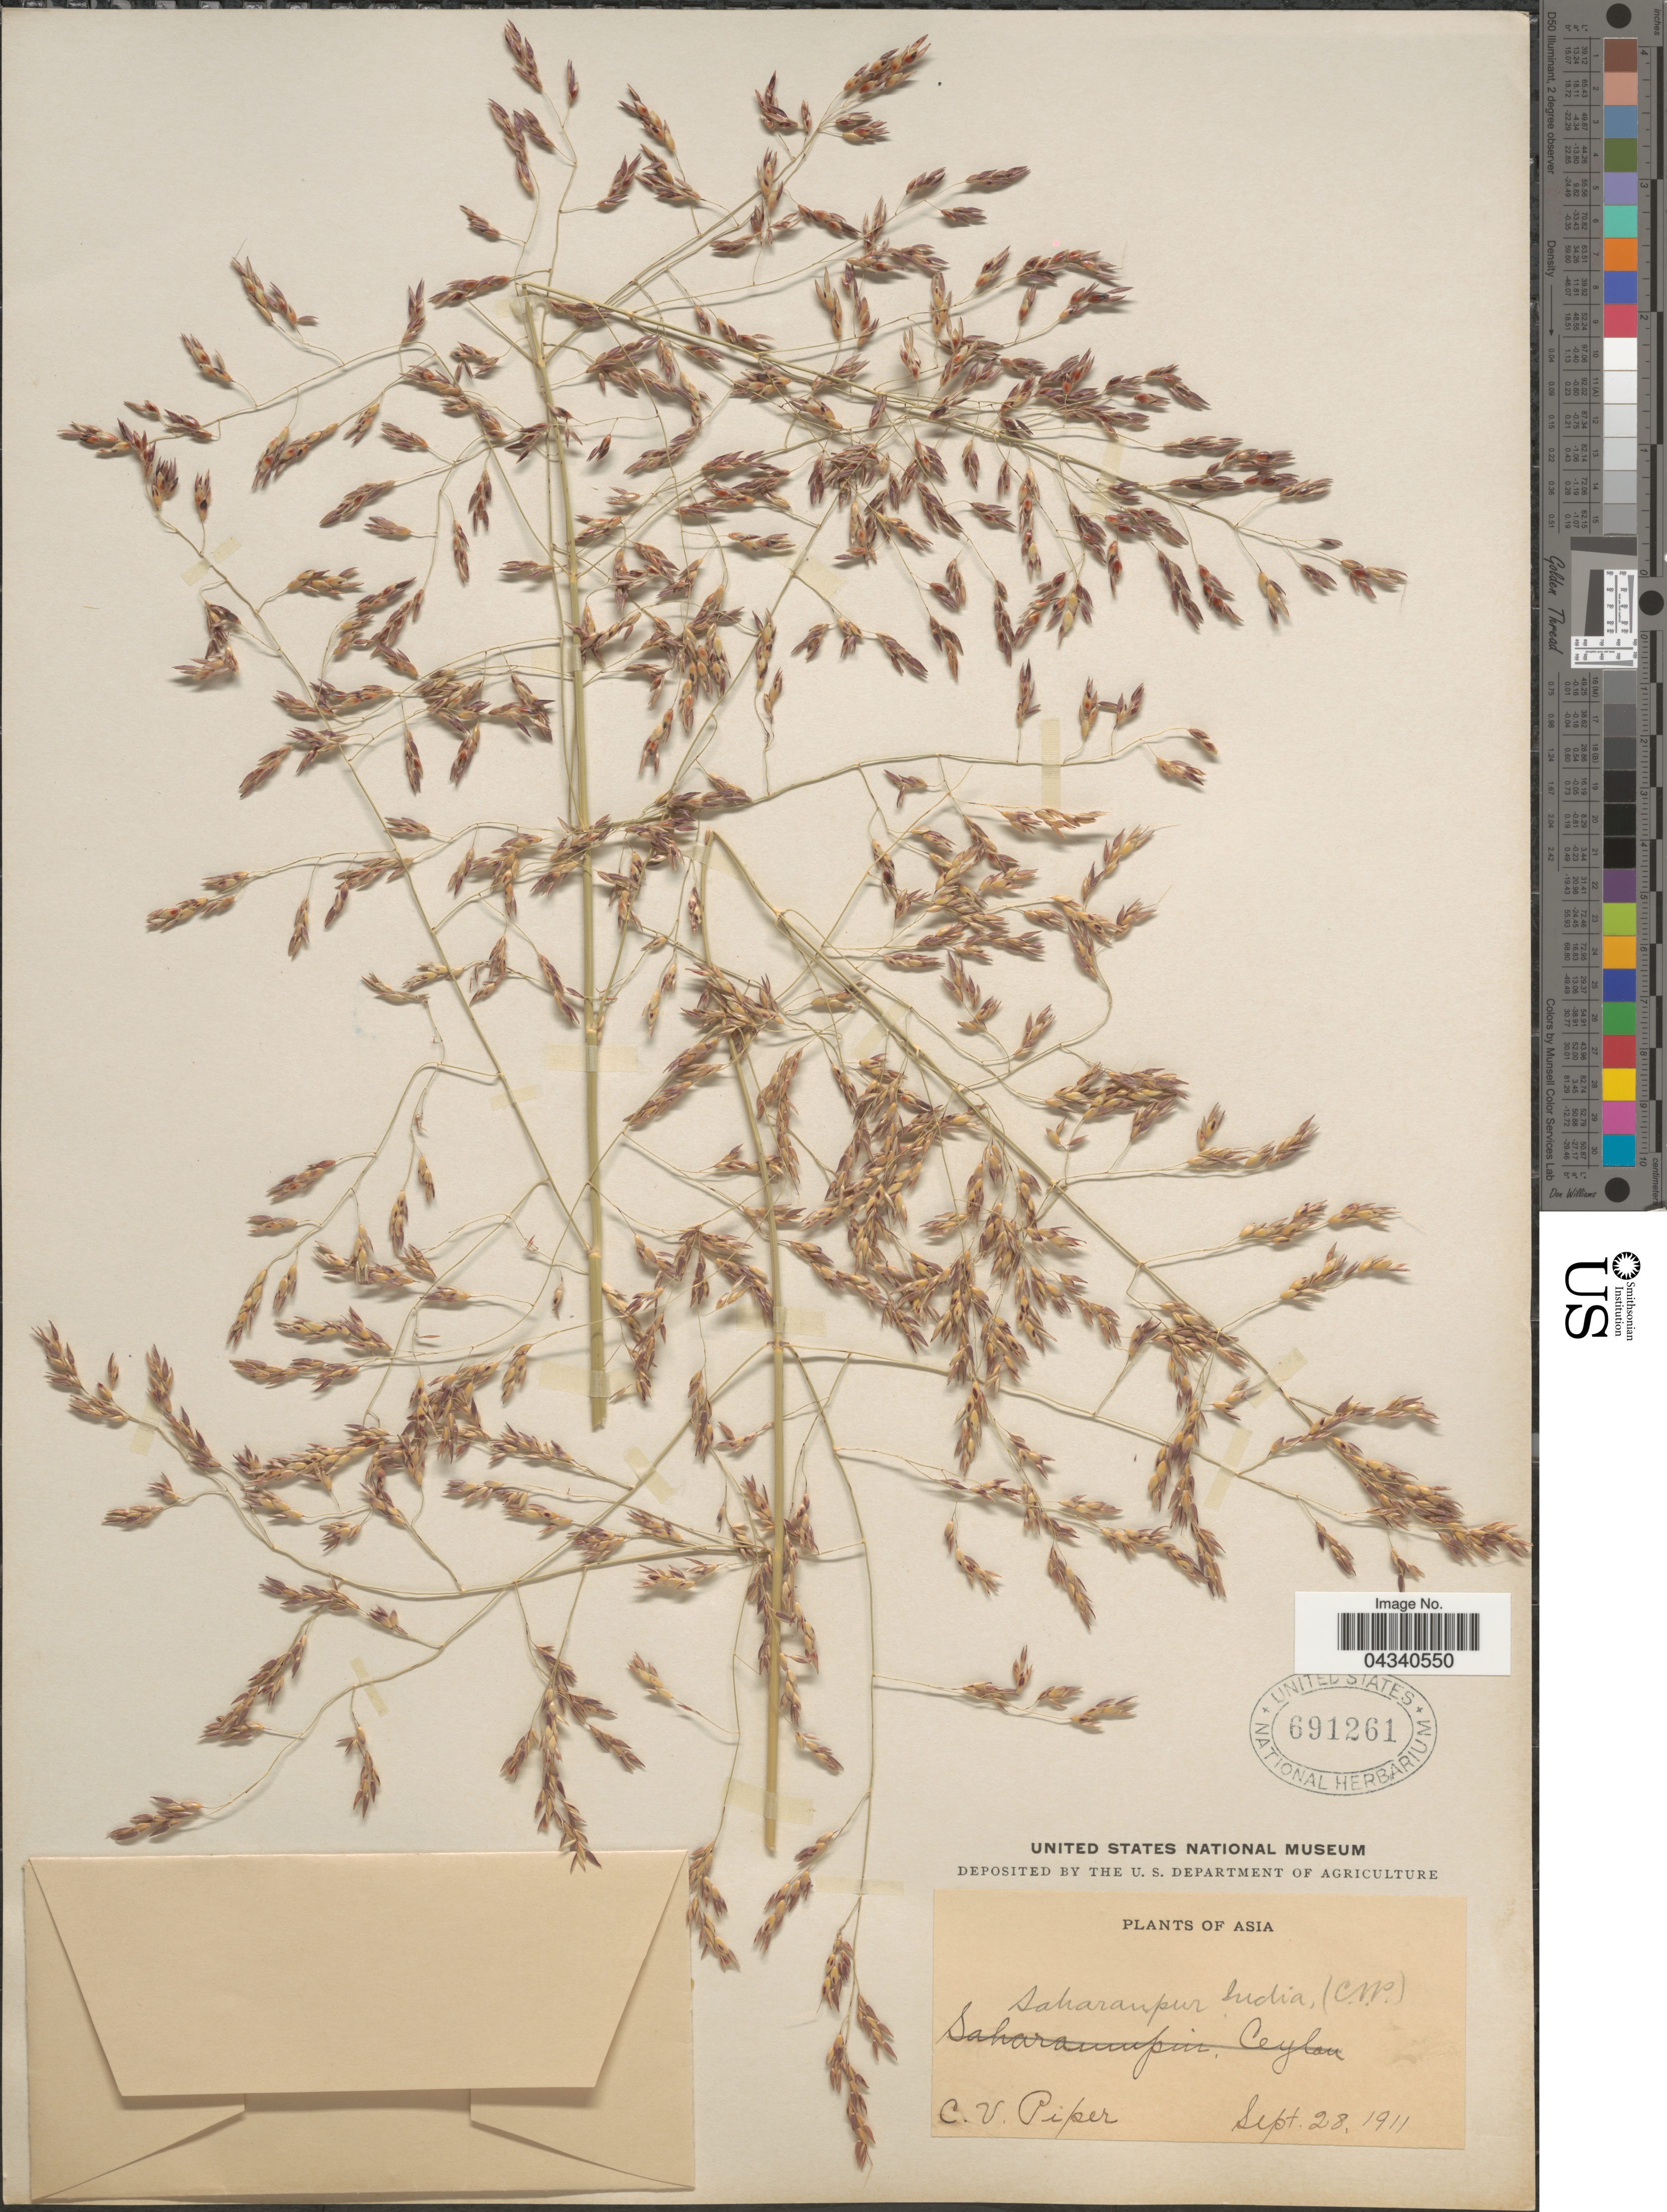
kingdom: Plantae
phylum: Tracheophyta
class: Liliopsida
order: Poales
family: Poaceae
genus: Sorghum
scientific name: Sorghum halepense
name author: (L.) Pers.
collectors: C. V. Piper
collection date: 1911-09-28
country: India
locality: Saharanpur (C.W.).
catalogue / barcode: US 691261